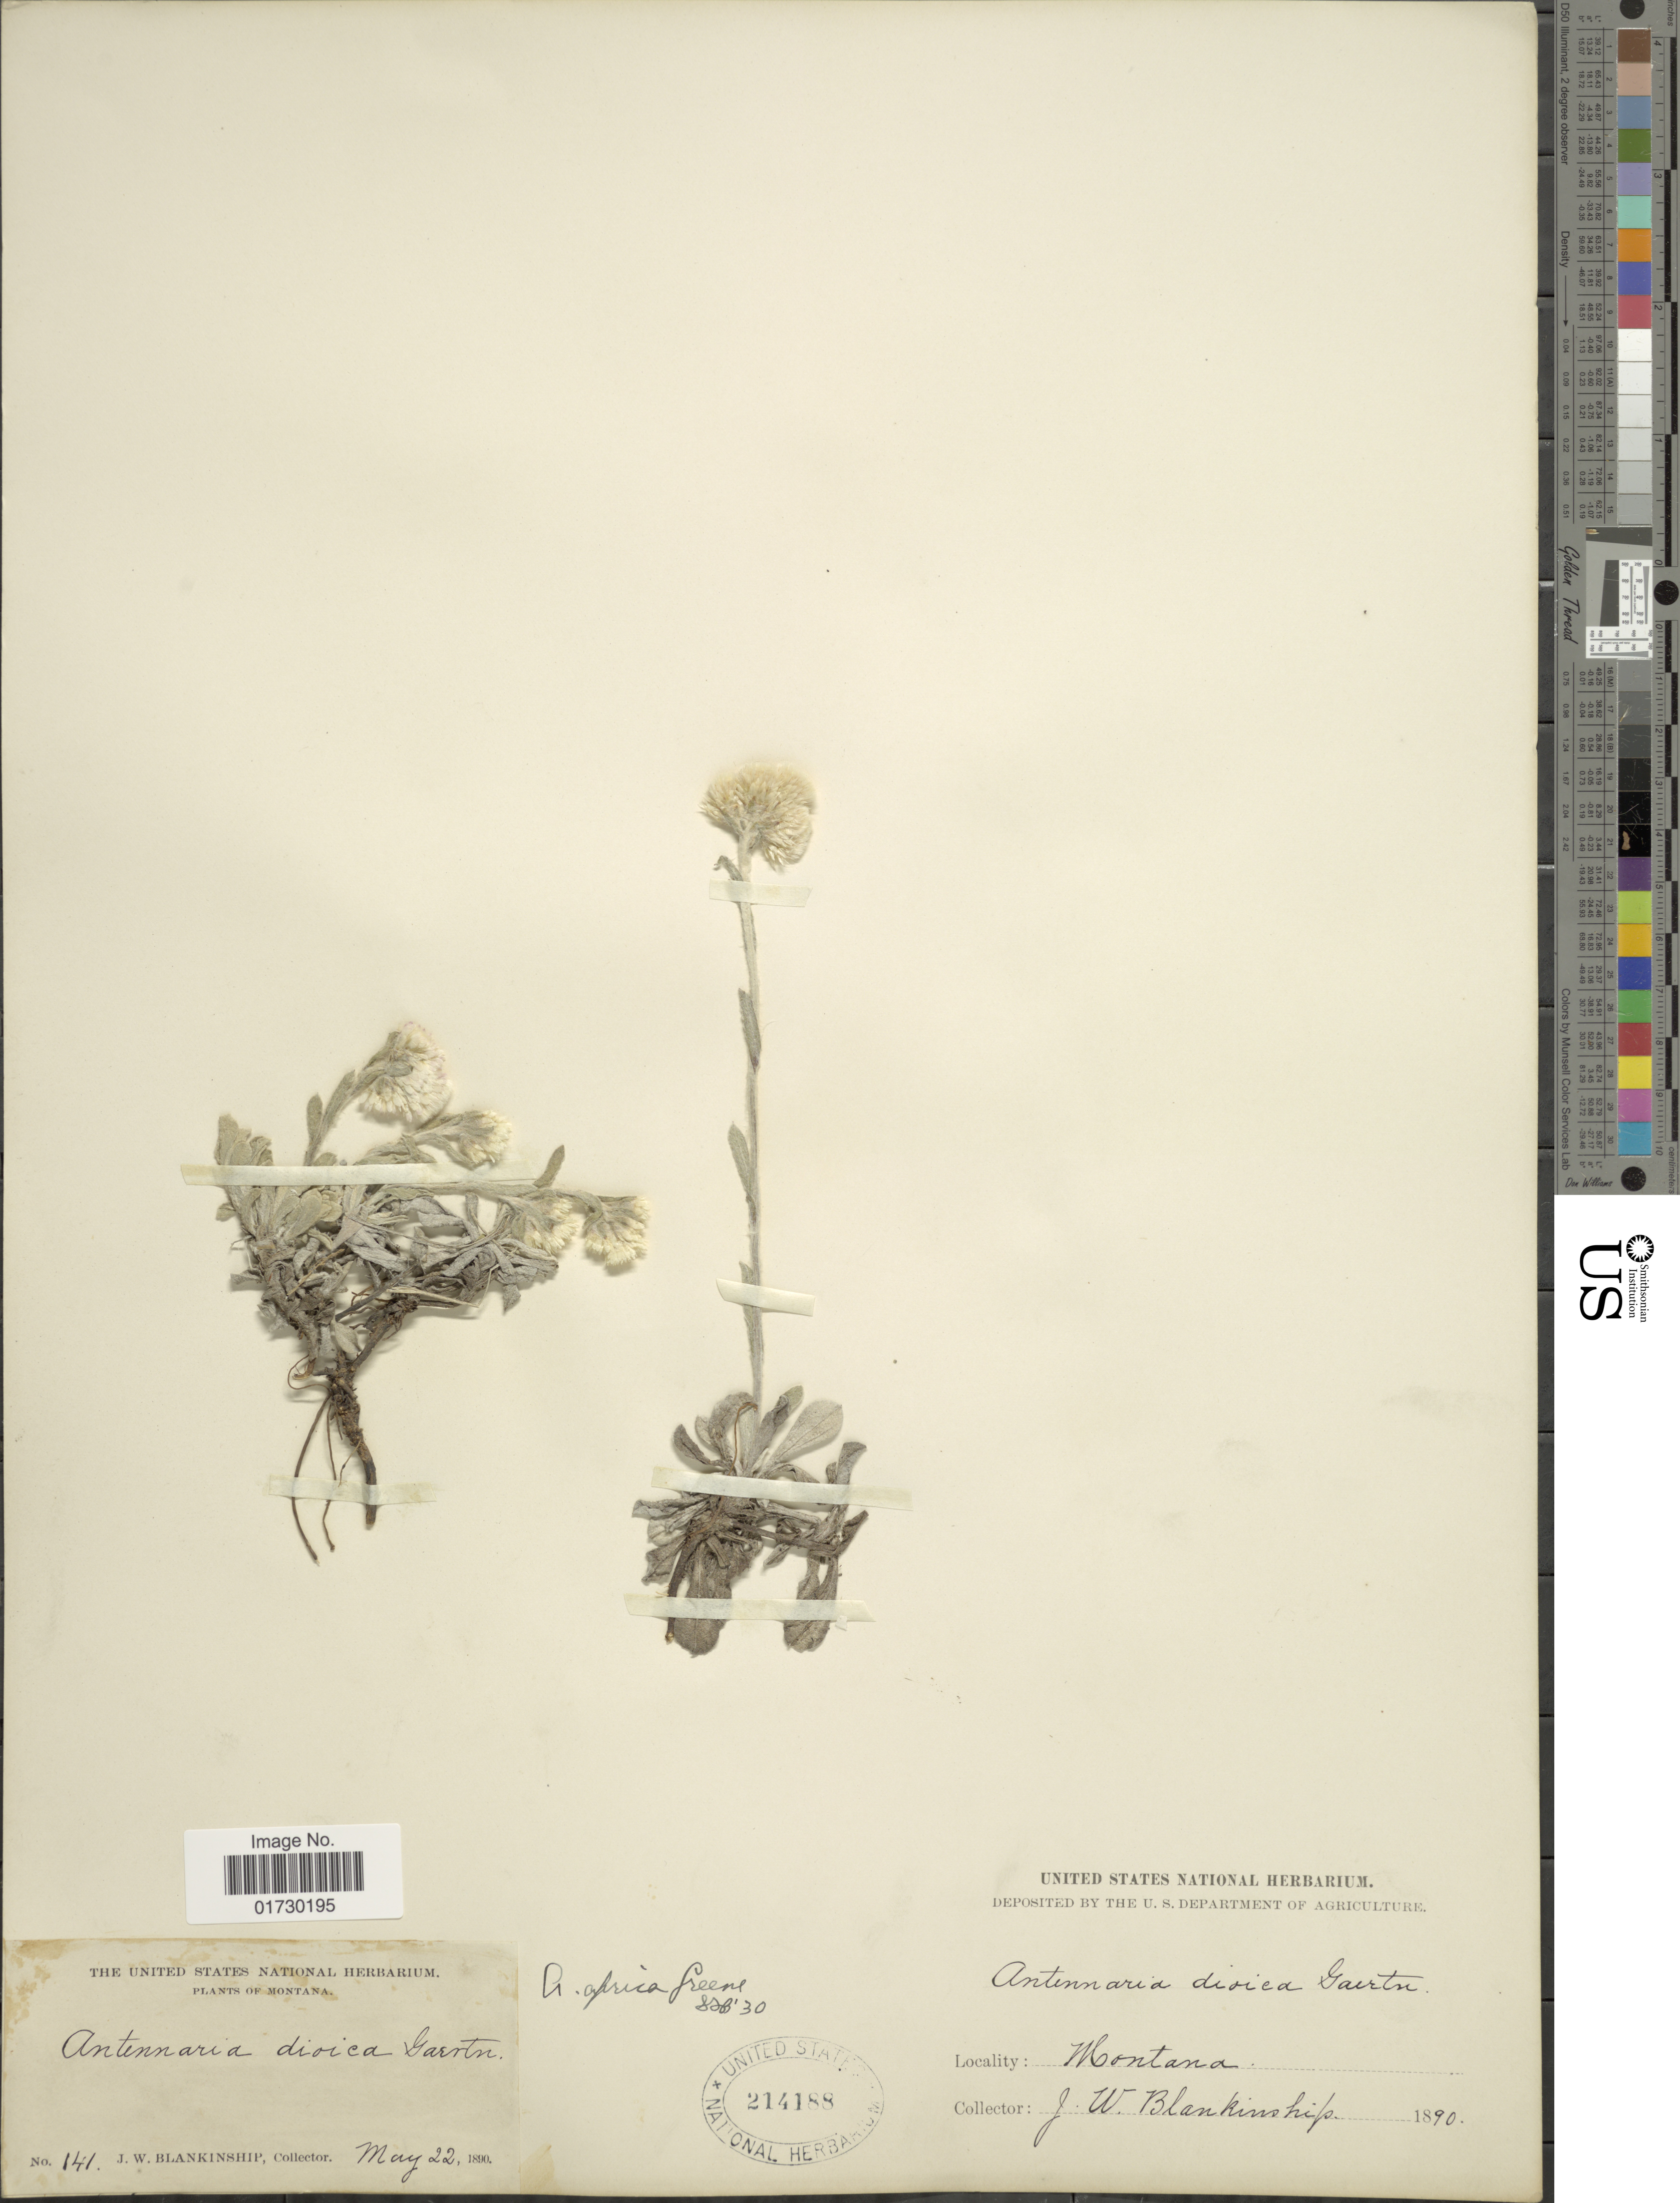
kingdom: Plantae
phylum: Tracheophyta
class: Magnoliopsida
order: Asterales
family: Asteraceae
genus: Antennaria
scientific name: Antennaria aprica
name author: Greene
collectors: J. W. Blankinship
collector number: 141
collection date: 1890-05-22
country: United States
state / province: Montana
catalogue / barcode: US 214188